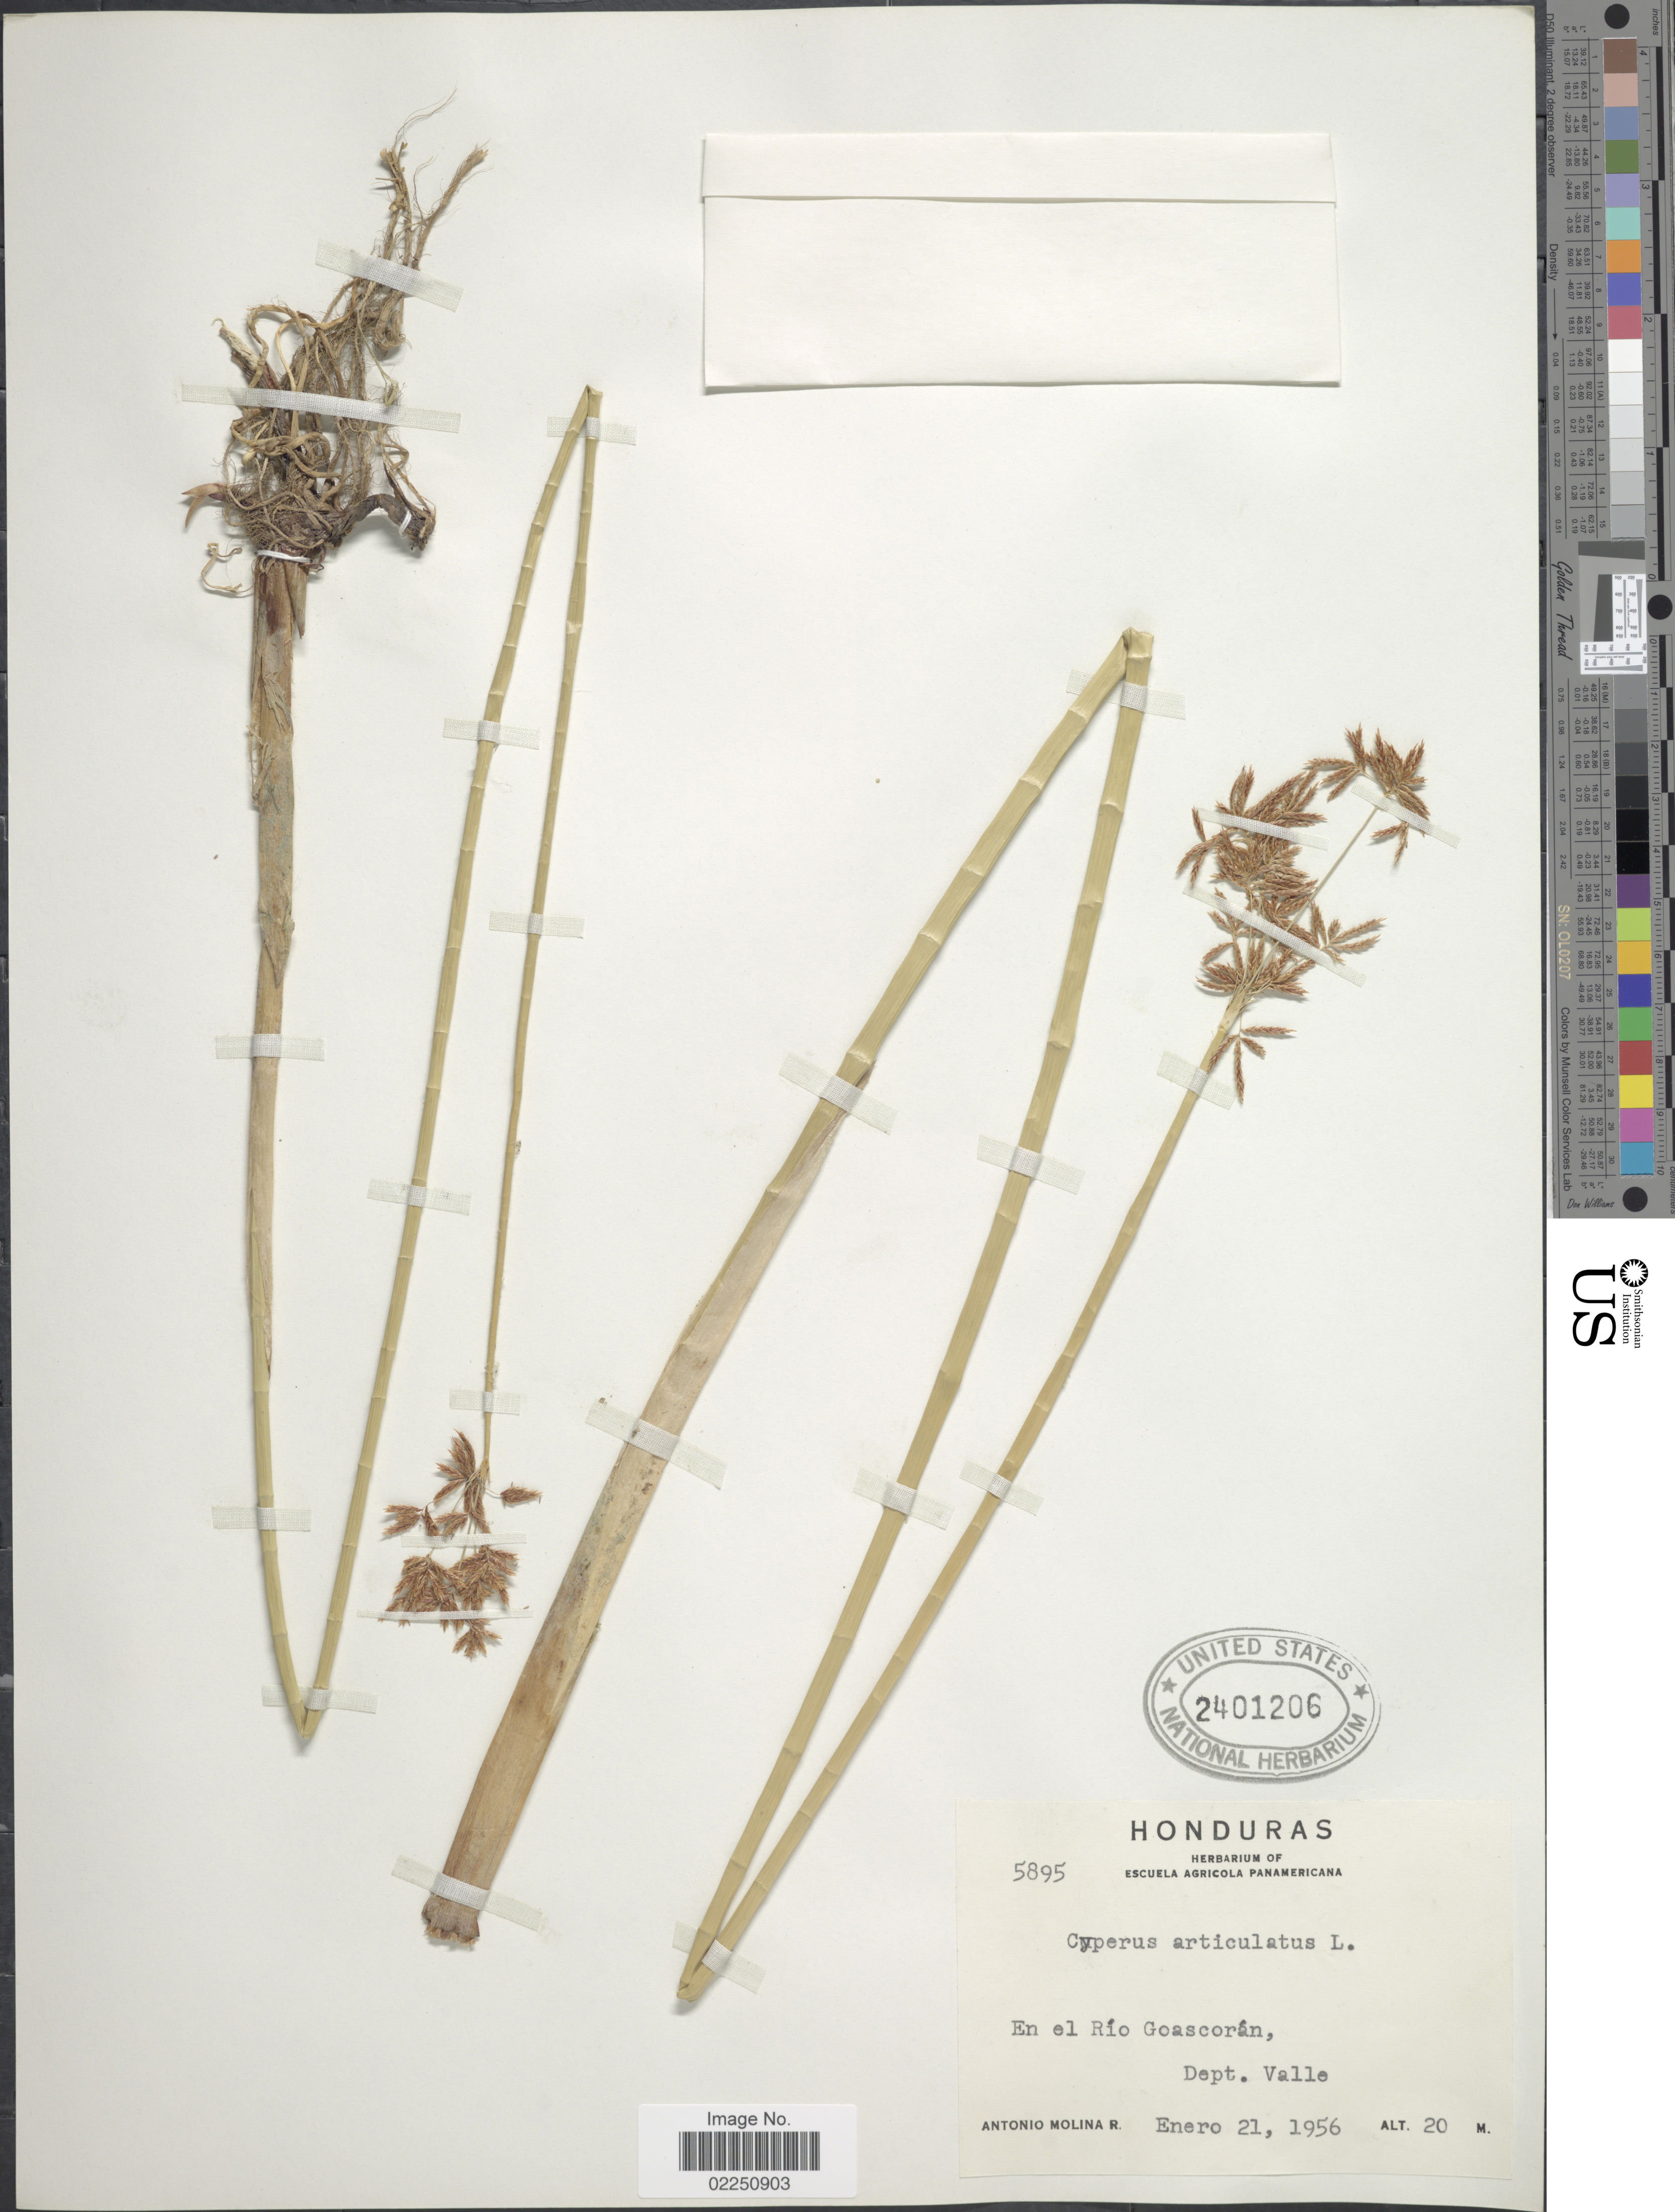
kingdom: Plantae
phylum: Tracheophyta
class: Liliopsida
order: Poales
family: Cyperaceae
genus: Cyperus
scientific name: Cyperus articulatus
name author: L.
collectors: A. Molina R.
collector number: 5895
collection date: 1956-01-21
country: Honduras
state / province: Valle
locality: En el Rio Goascoran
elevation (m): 20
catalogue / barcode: US 2401206